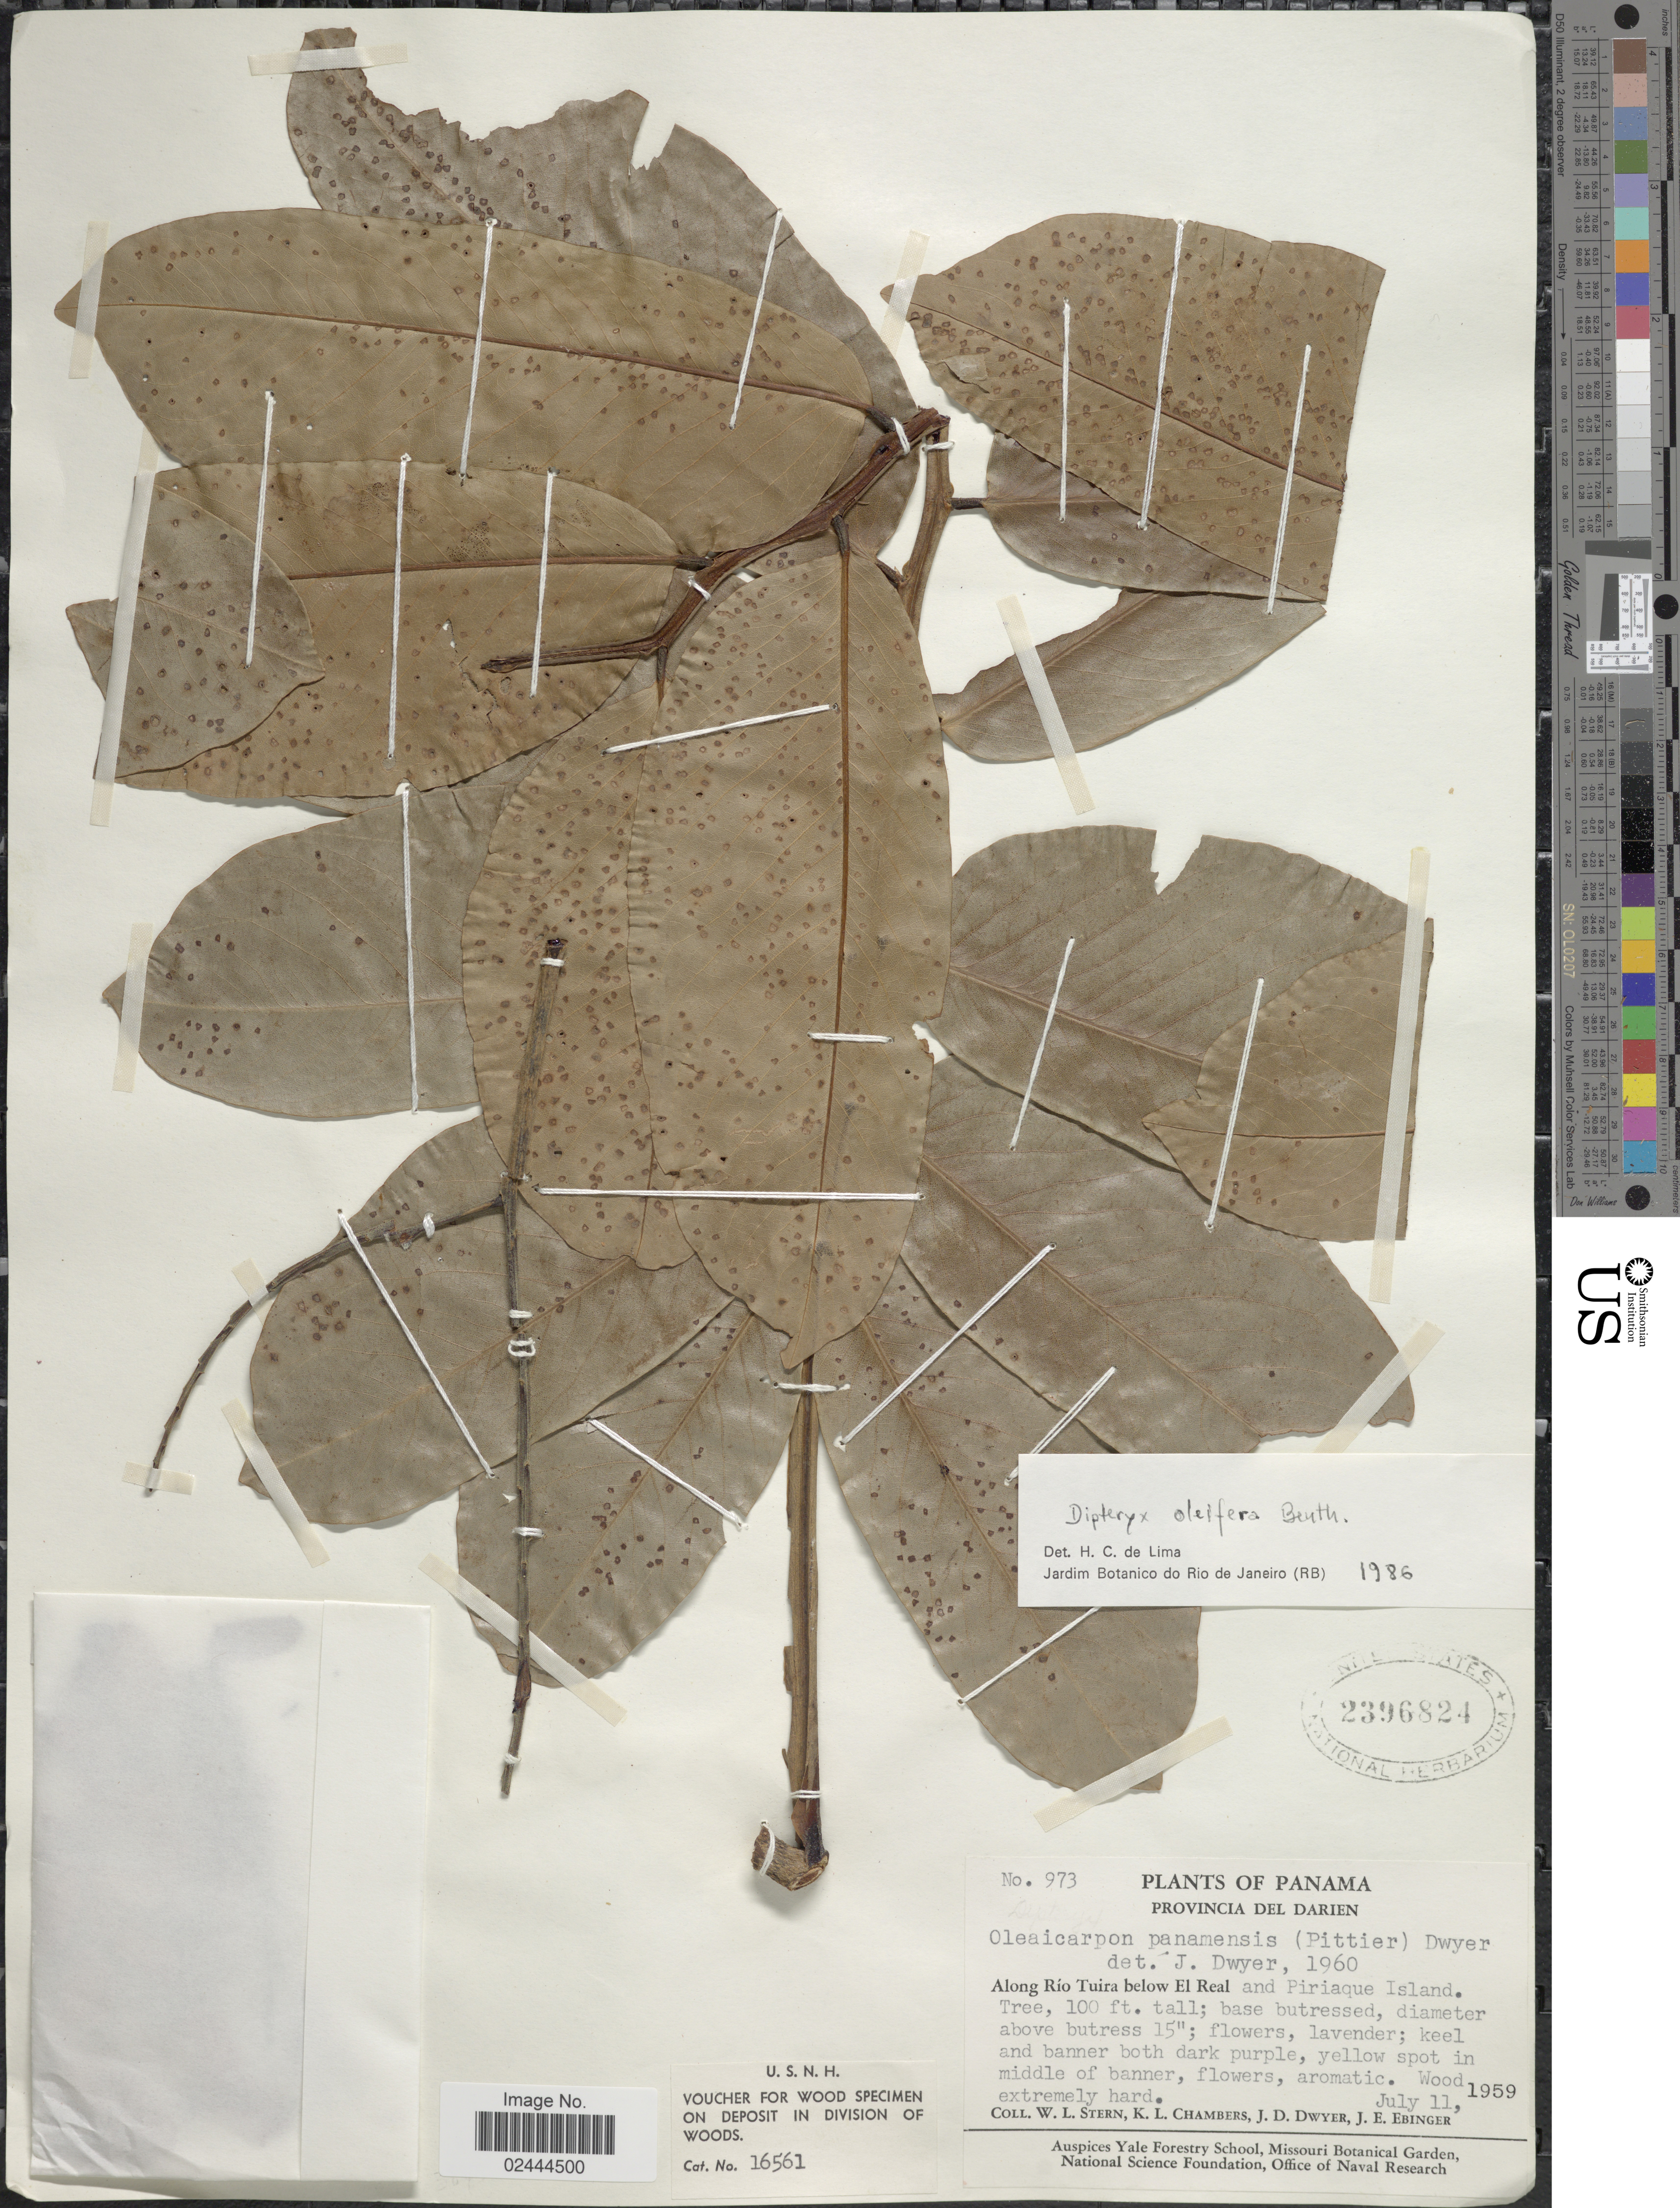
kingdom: Plantae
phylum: Tracheophyta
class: Magnoliopsida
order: Fabales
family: Fabaceae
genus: Dipteryx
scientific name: Dipteryx oleifera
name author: Benth.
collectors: W. L. Stern, K. Chambers, J. D. Dwyer & J. Ebinger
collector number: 973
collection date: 1959-07-11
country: Panama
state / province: Darién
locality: Along Río Tuira below El Real and Piriaque Island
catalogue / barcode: US 2396824